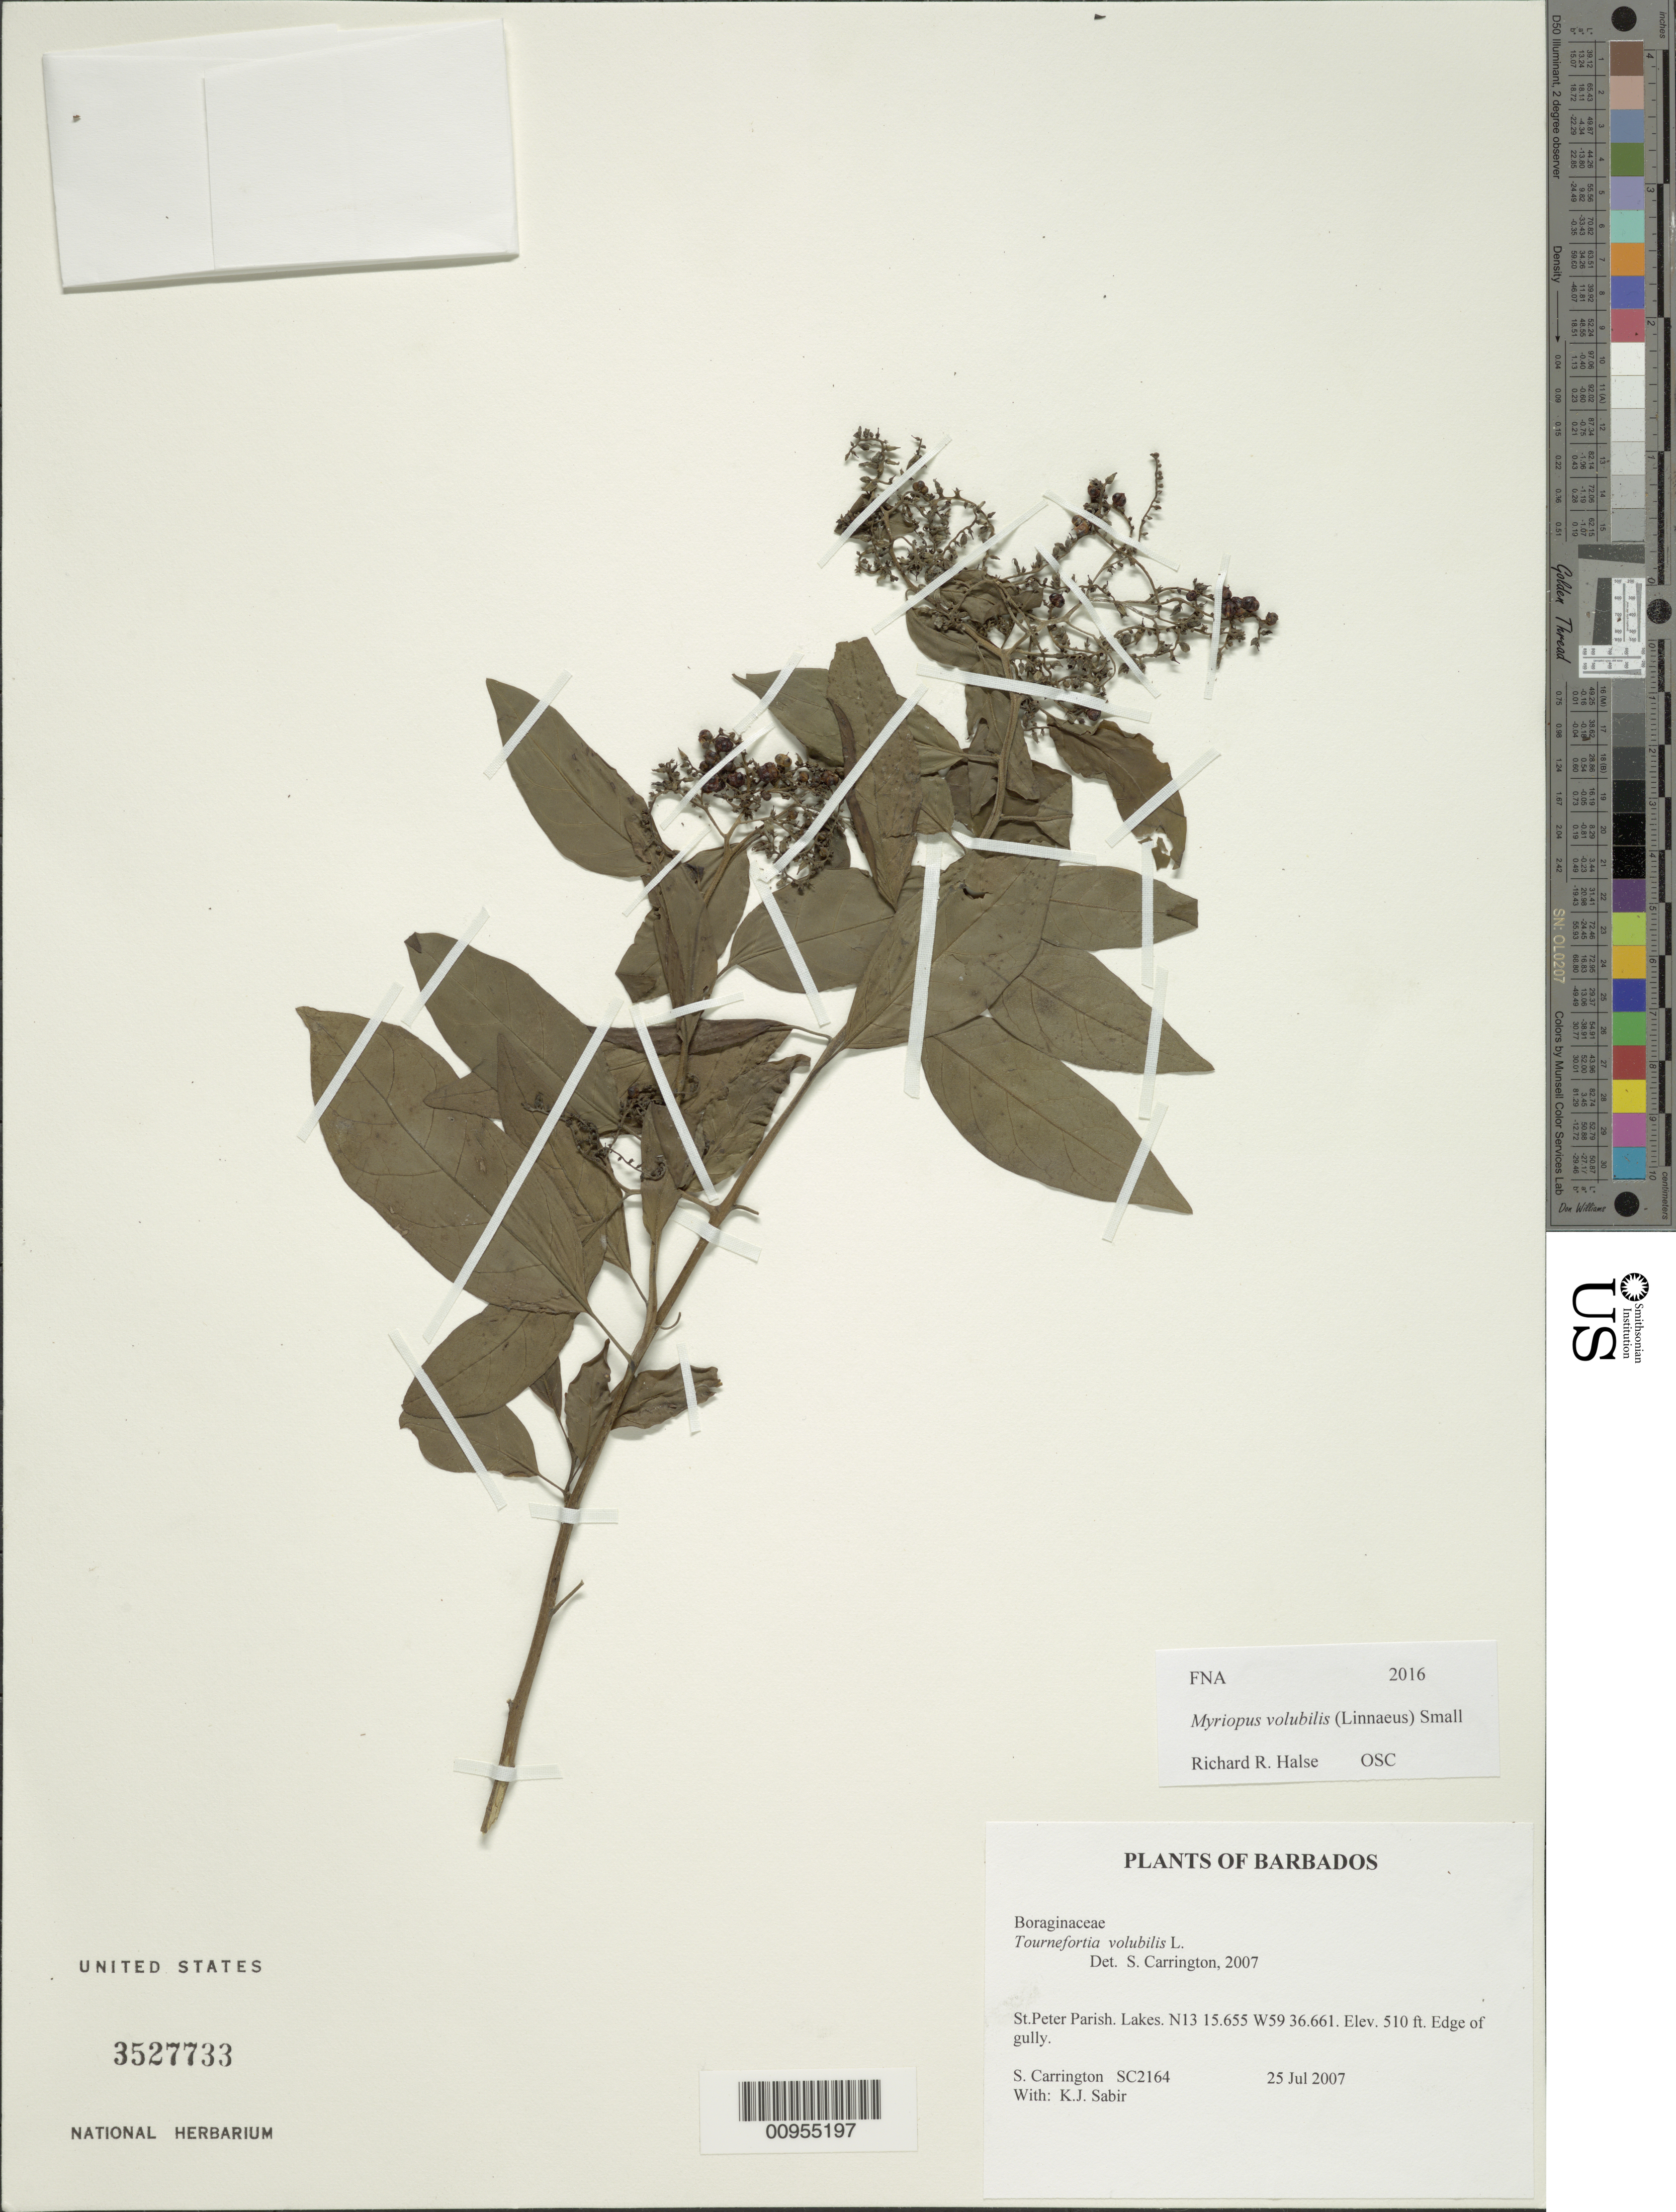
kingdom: Plantae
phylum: Tracheophyta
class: Magnoliopsida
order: Boraginales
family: Heliotropiaceae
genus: Tournefortia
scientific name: Tournefortia volubilis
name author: L.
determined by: Carrington, C. M. S.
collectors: C. M. S. Carrington & K. Sabir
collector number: SC 2164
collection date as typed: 25 Jul 2007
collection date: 2007-07-25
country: Barbados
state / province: Saint Peter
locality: Lakes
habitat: edge of gully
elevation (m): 155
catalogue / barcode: US 3527733